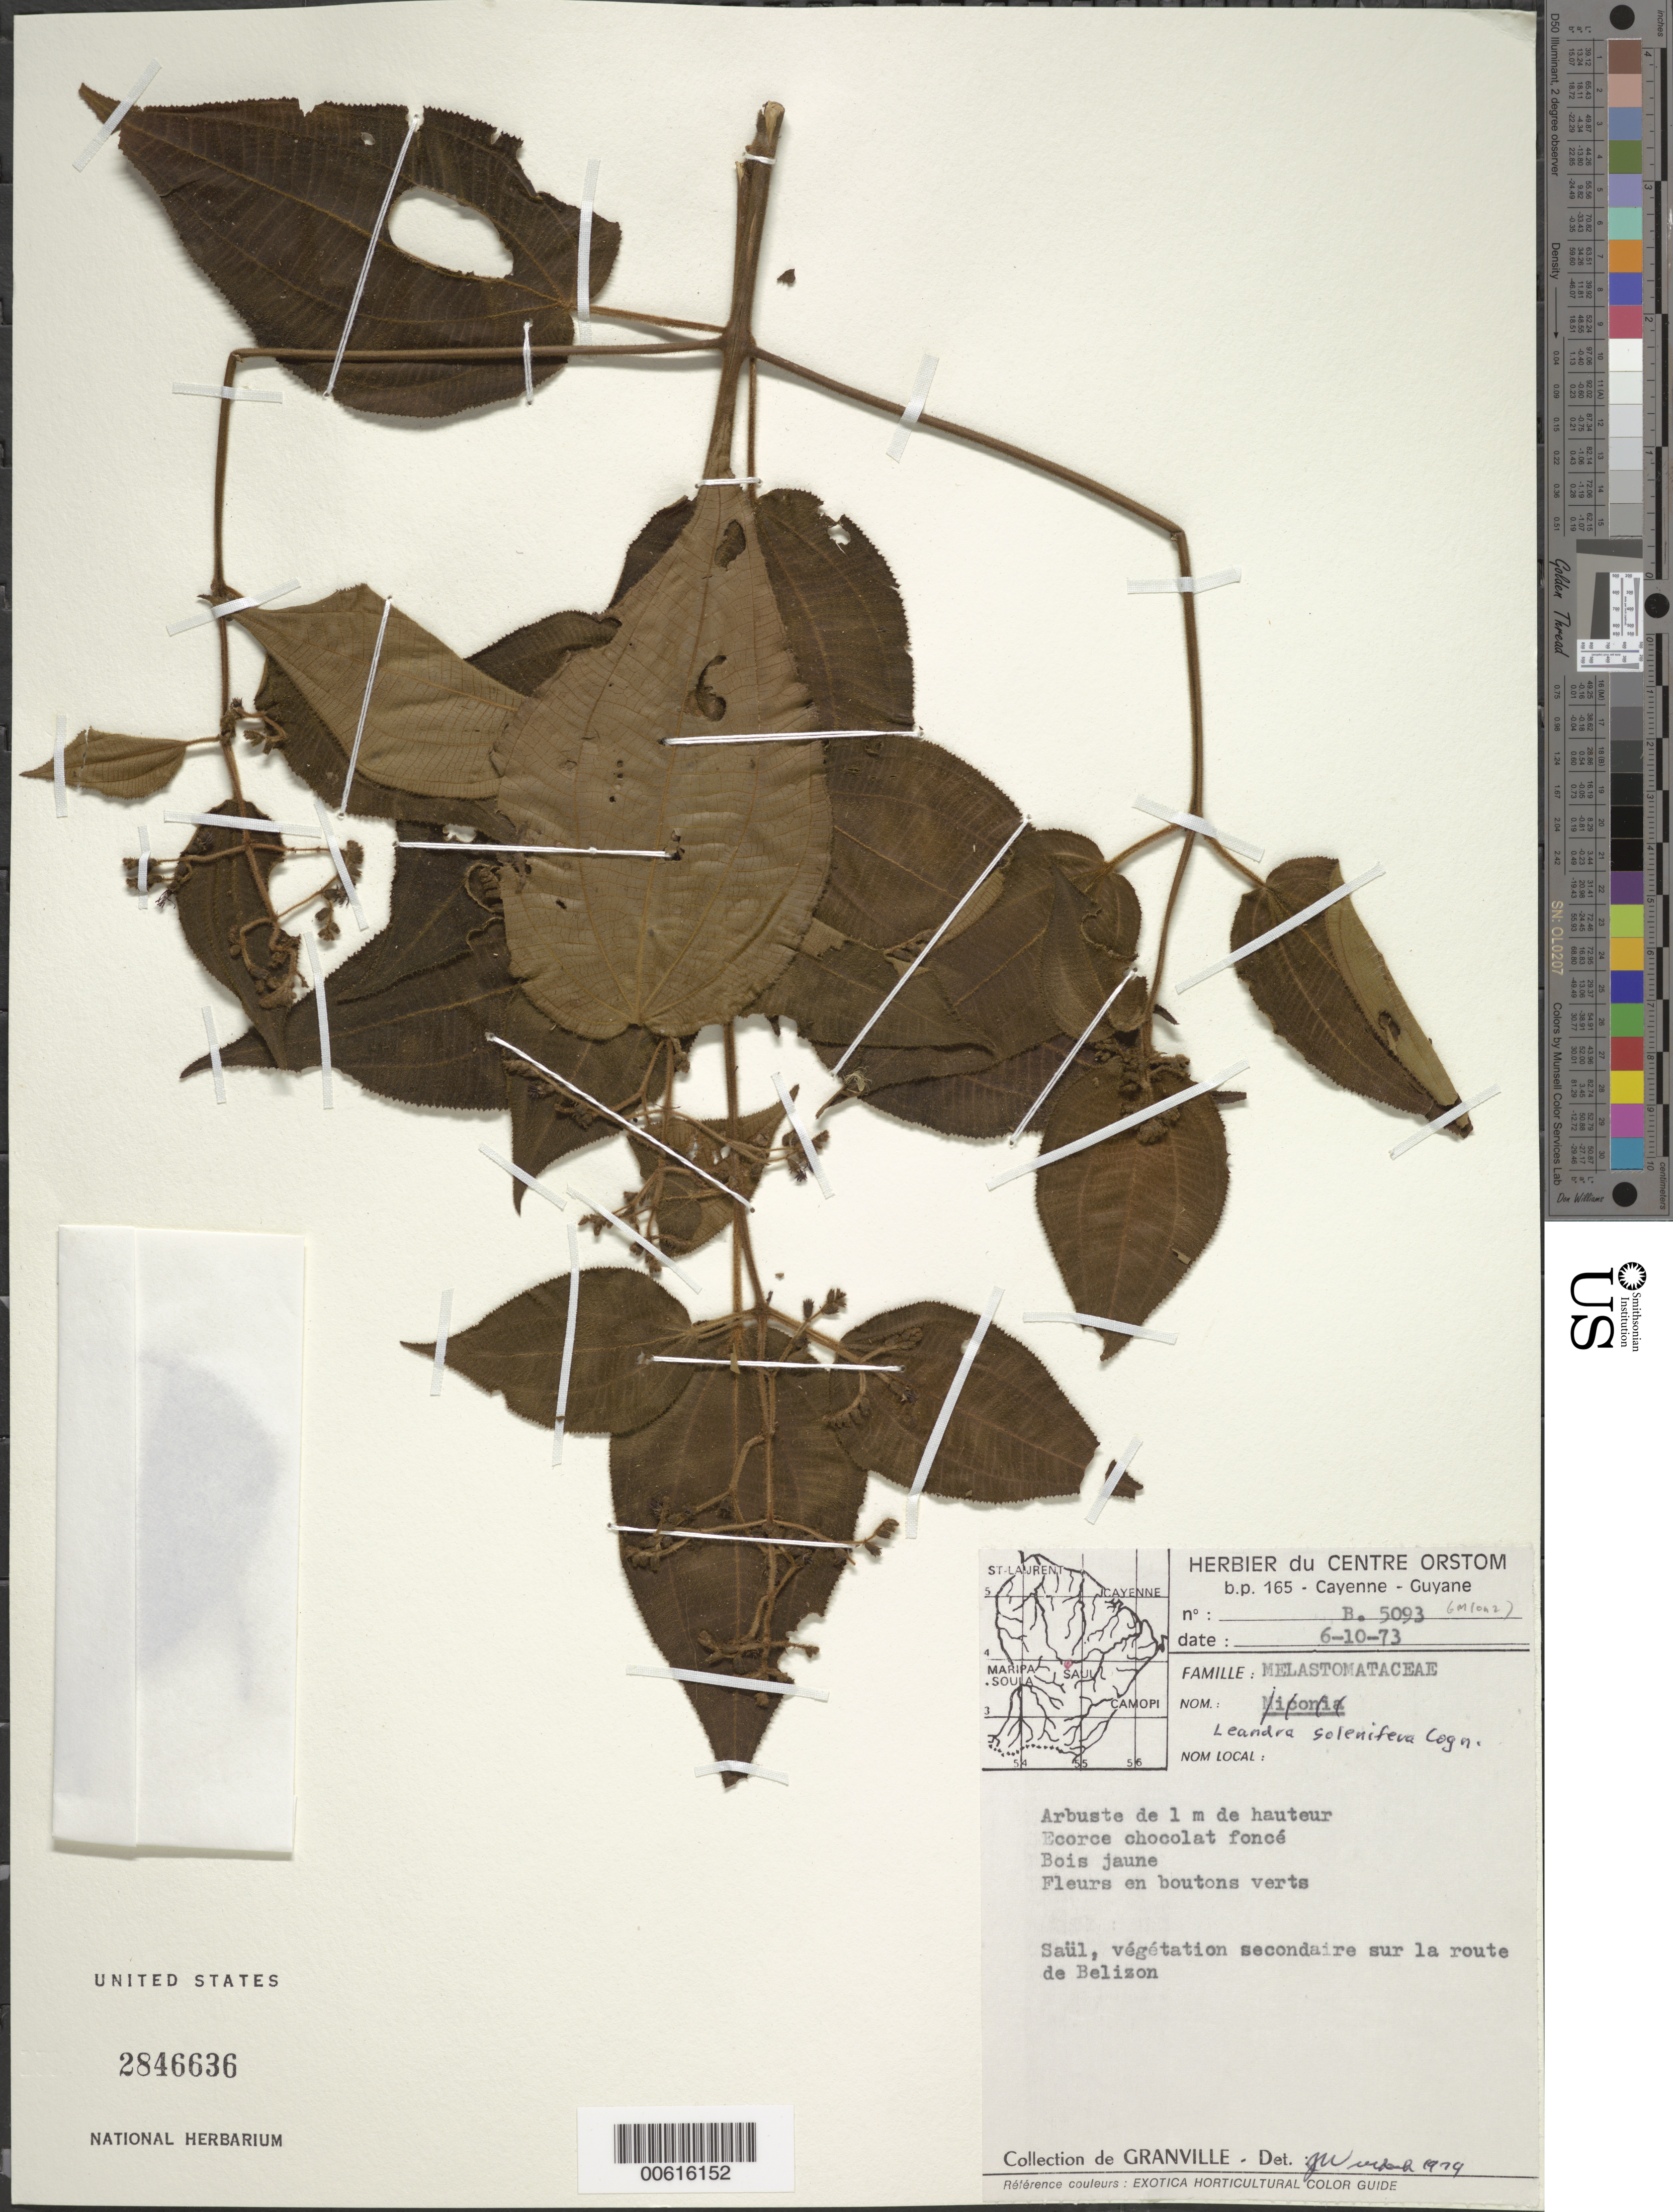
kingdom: Plantae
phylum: Tracheophyta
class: Magnoliopsida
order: Myrtales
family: Melastomataceae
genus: Leandra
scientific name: Leandra solenifera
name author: Cogn.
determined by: Wurdack, John J., (US), US (UNITED STATES)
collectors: J.-J. de Granville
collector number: B 5093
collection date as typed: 6-Oct-73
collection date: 1973-10-06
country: French Guiana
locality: Saül, Route de Bélizon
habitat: Vegetation secondiare sur le route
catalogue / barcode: US 2846636